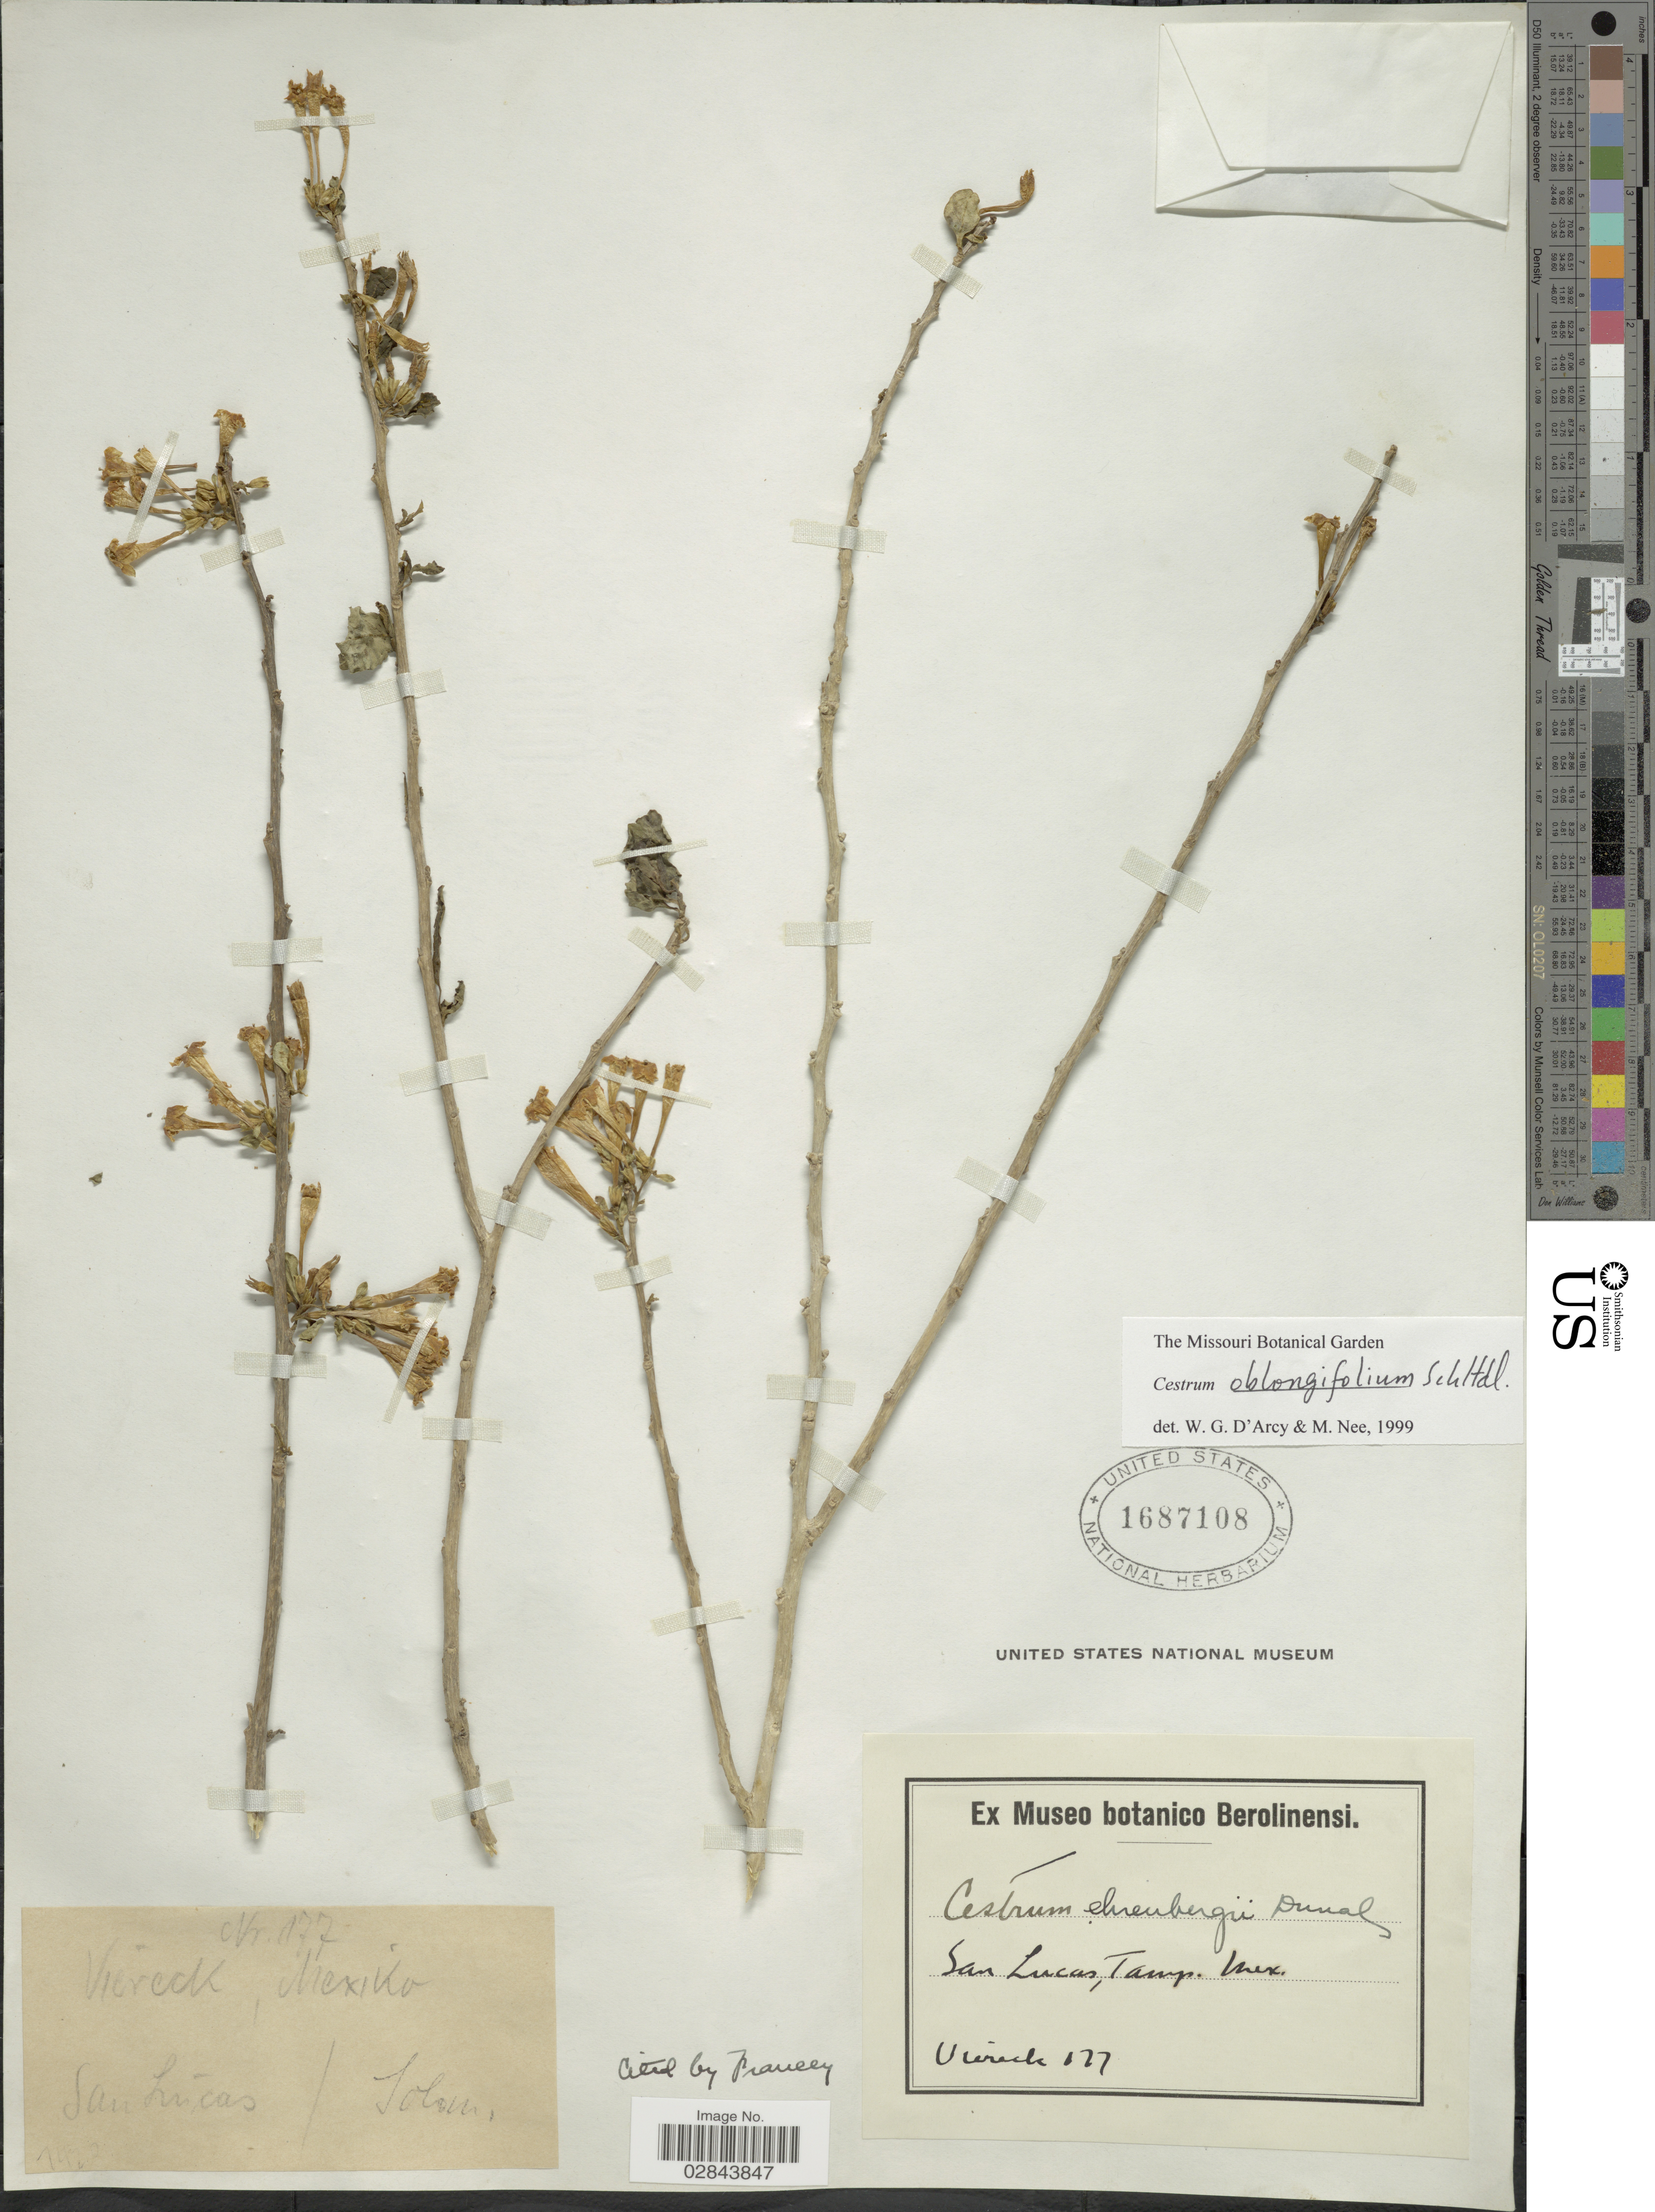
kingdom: Plantae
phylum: Tracheophyta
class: Magnoliopsida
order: Solanales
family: Solanaceae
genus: Cestrum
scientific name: Cestrum oblongifolium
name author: Schltdl.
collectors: -. Viereck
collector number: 177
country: Mexico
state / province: Tamaulipas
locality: San Lucas.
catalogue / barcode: US 1687108